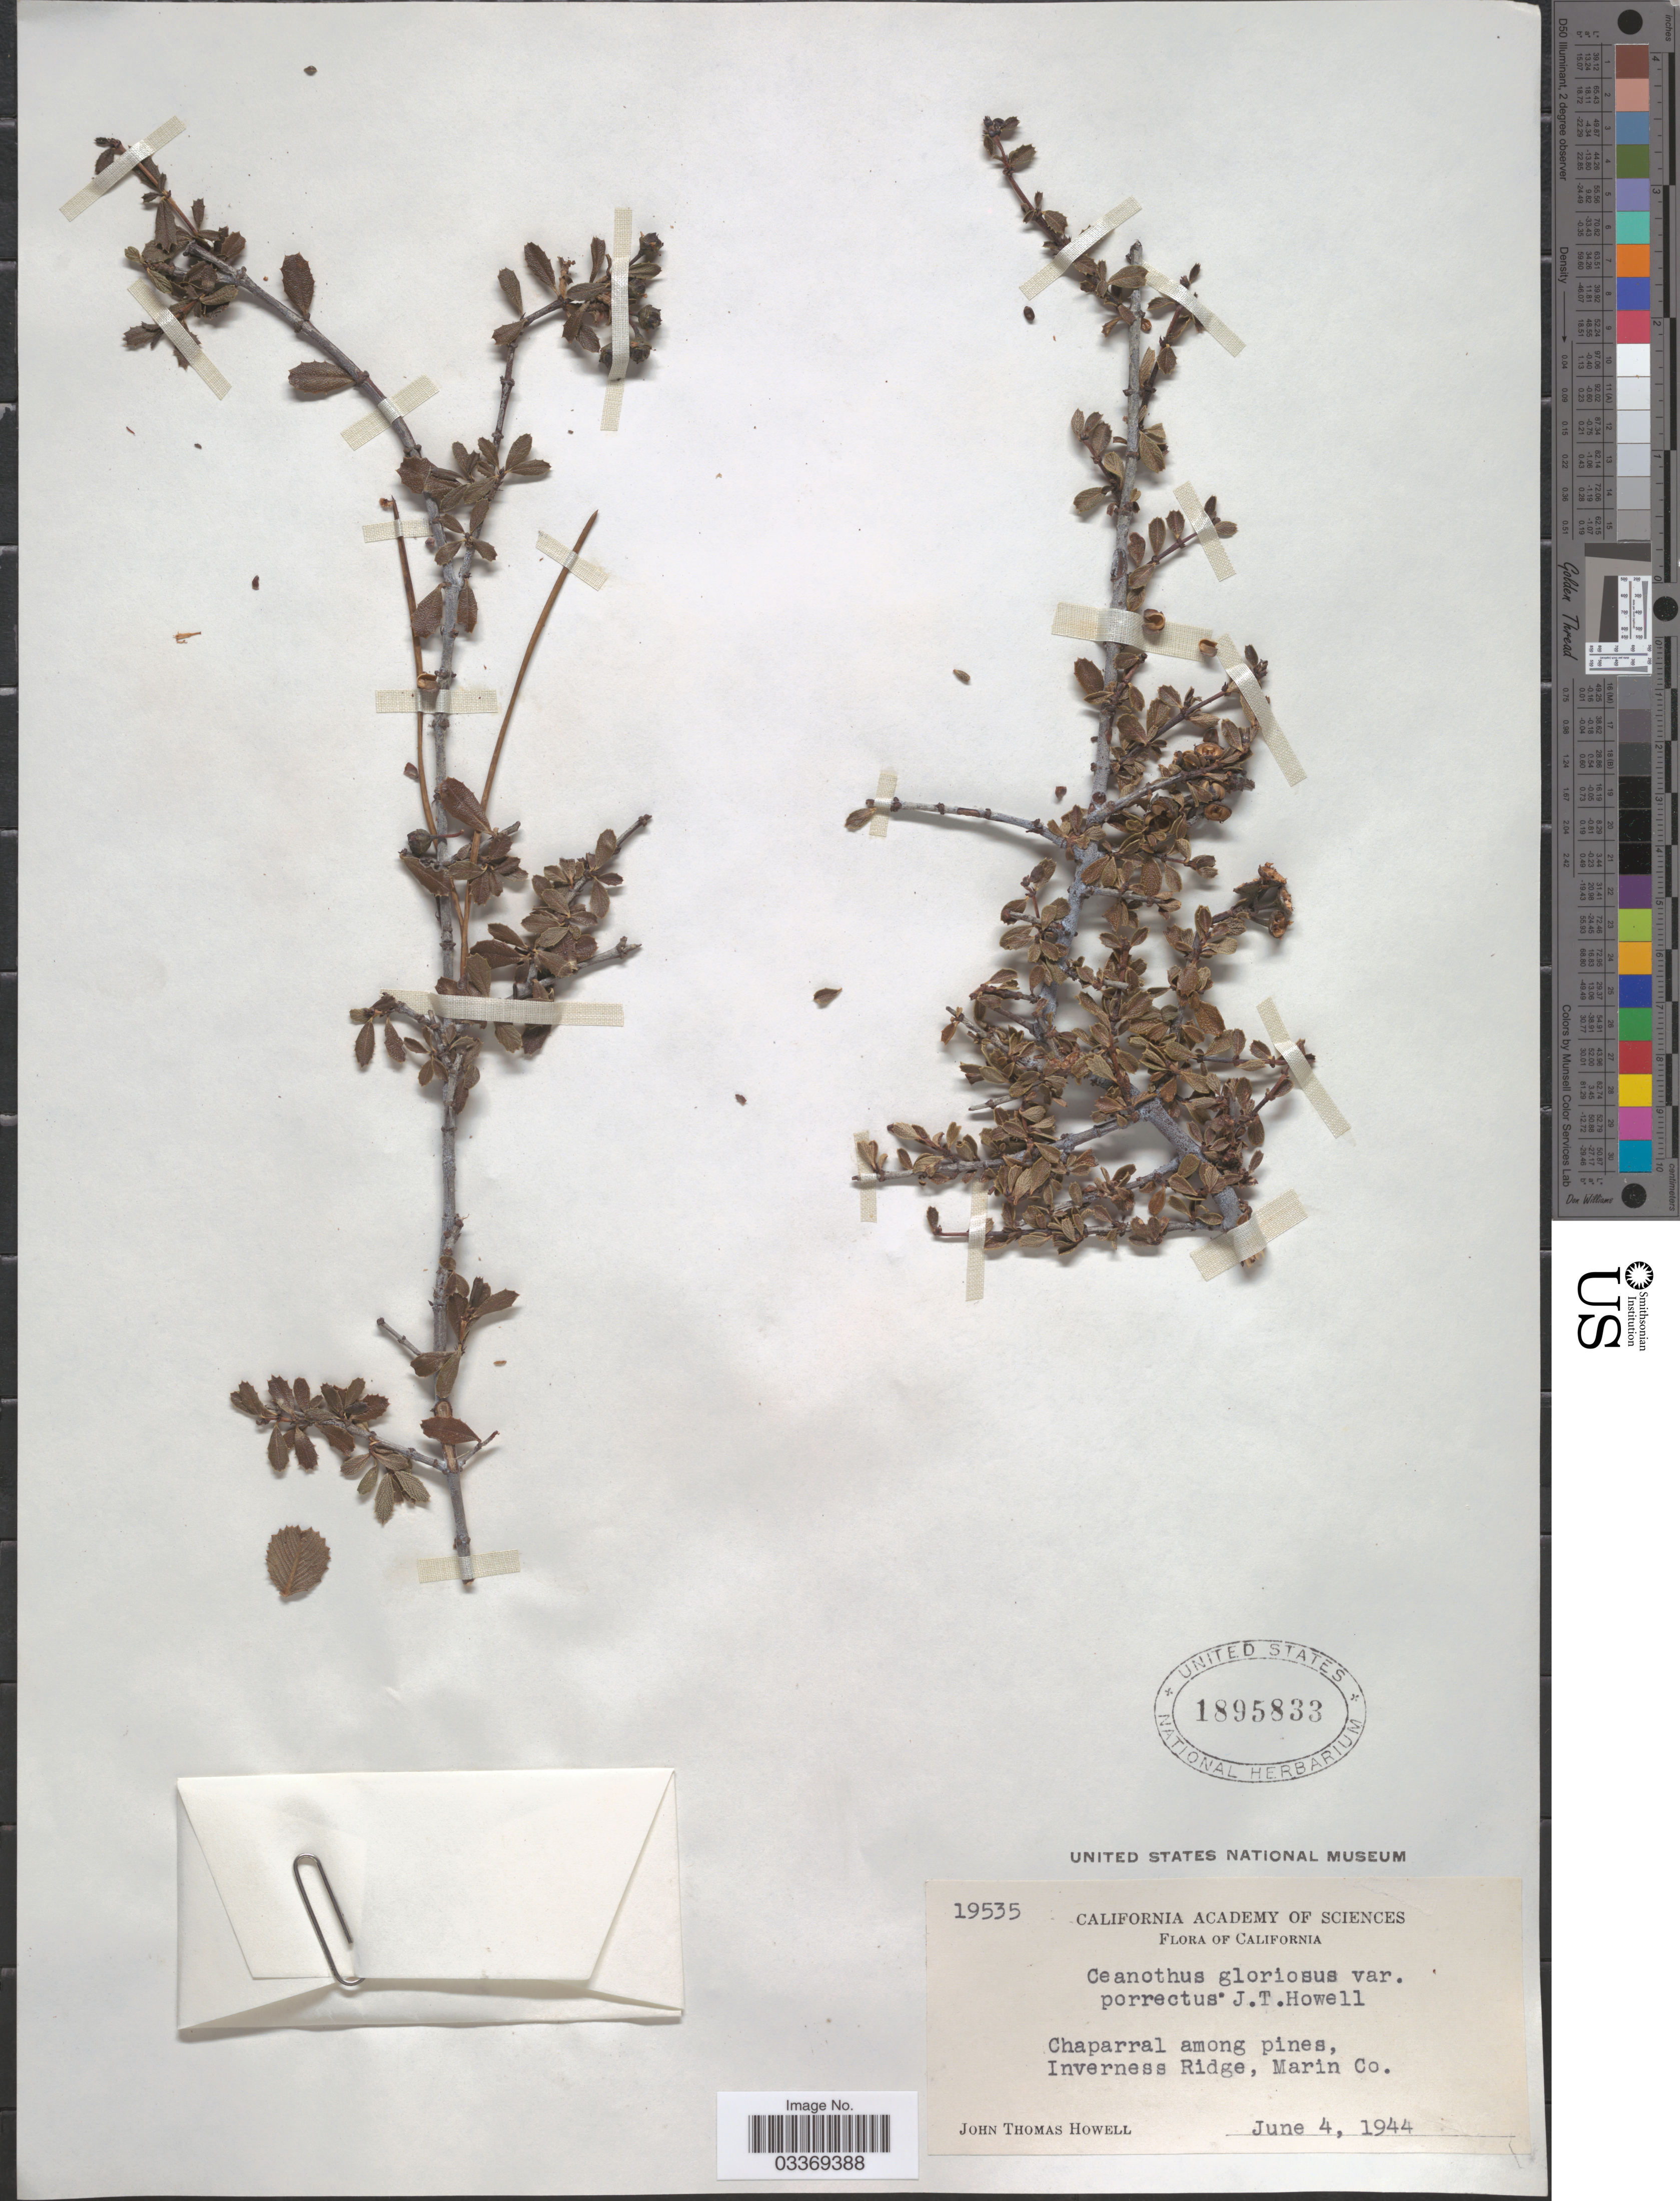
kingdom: Plantae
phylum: Tracheophyta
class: Magnoliopsida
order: Rosales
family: Rhamnaceae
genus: Ceanothus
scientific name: Ceanothus gloriosus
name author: J.T. Howell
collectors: J. T. Howell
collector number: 19535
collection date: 1944-06-04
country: United States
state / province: California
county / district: Marin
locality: Chaparral among pines, Inverness Ridge, Marin Co.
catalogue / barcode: US 1895833